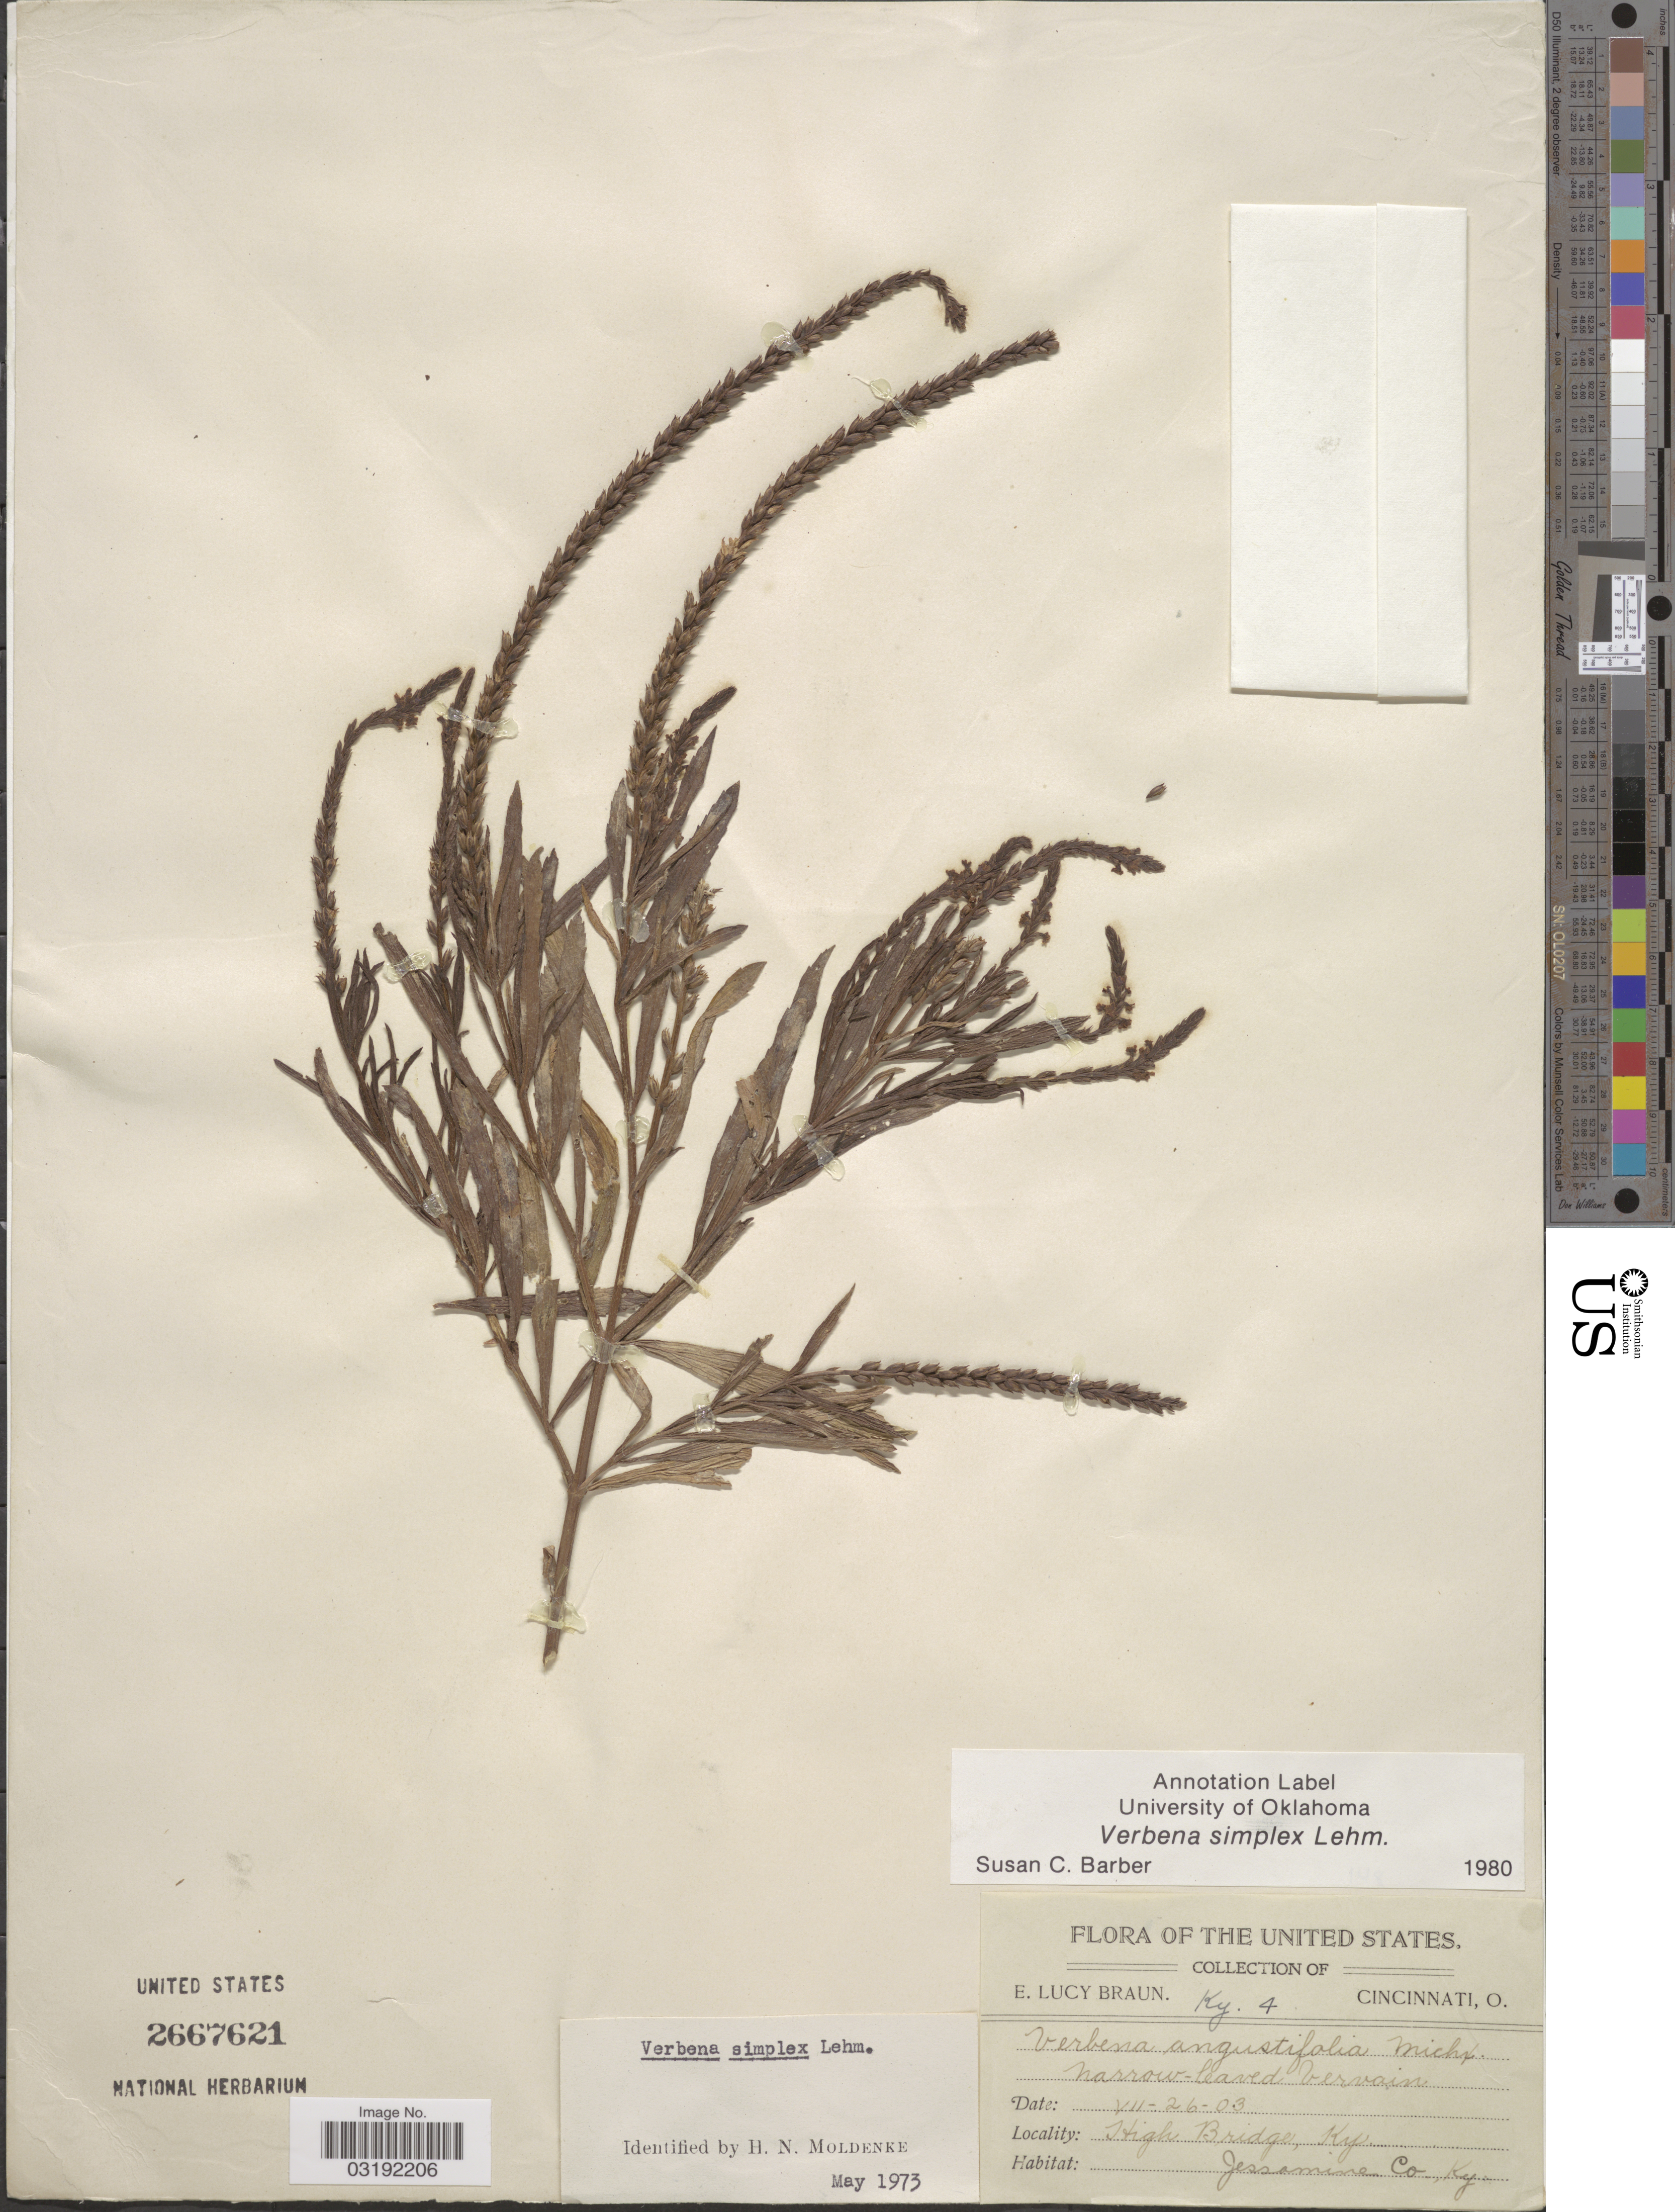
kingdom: Plantae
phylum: Tracheophyta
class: Magnoliopsida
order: Lamiales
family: Verbenaceae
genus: Verbena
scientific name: Verbena simplex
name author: F. Lehm.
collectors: E. L. Braun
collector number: Ky. 4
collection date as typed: Transcribed d/m/y: 26/7/3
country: United States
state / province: Kentucky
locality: High Bridge.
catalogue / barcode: US 2667621